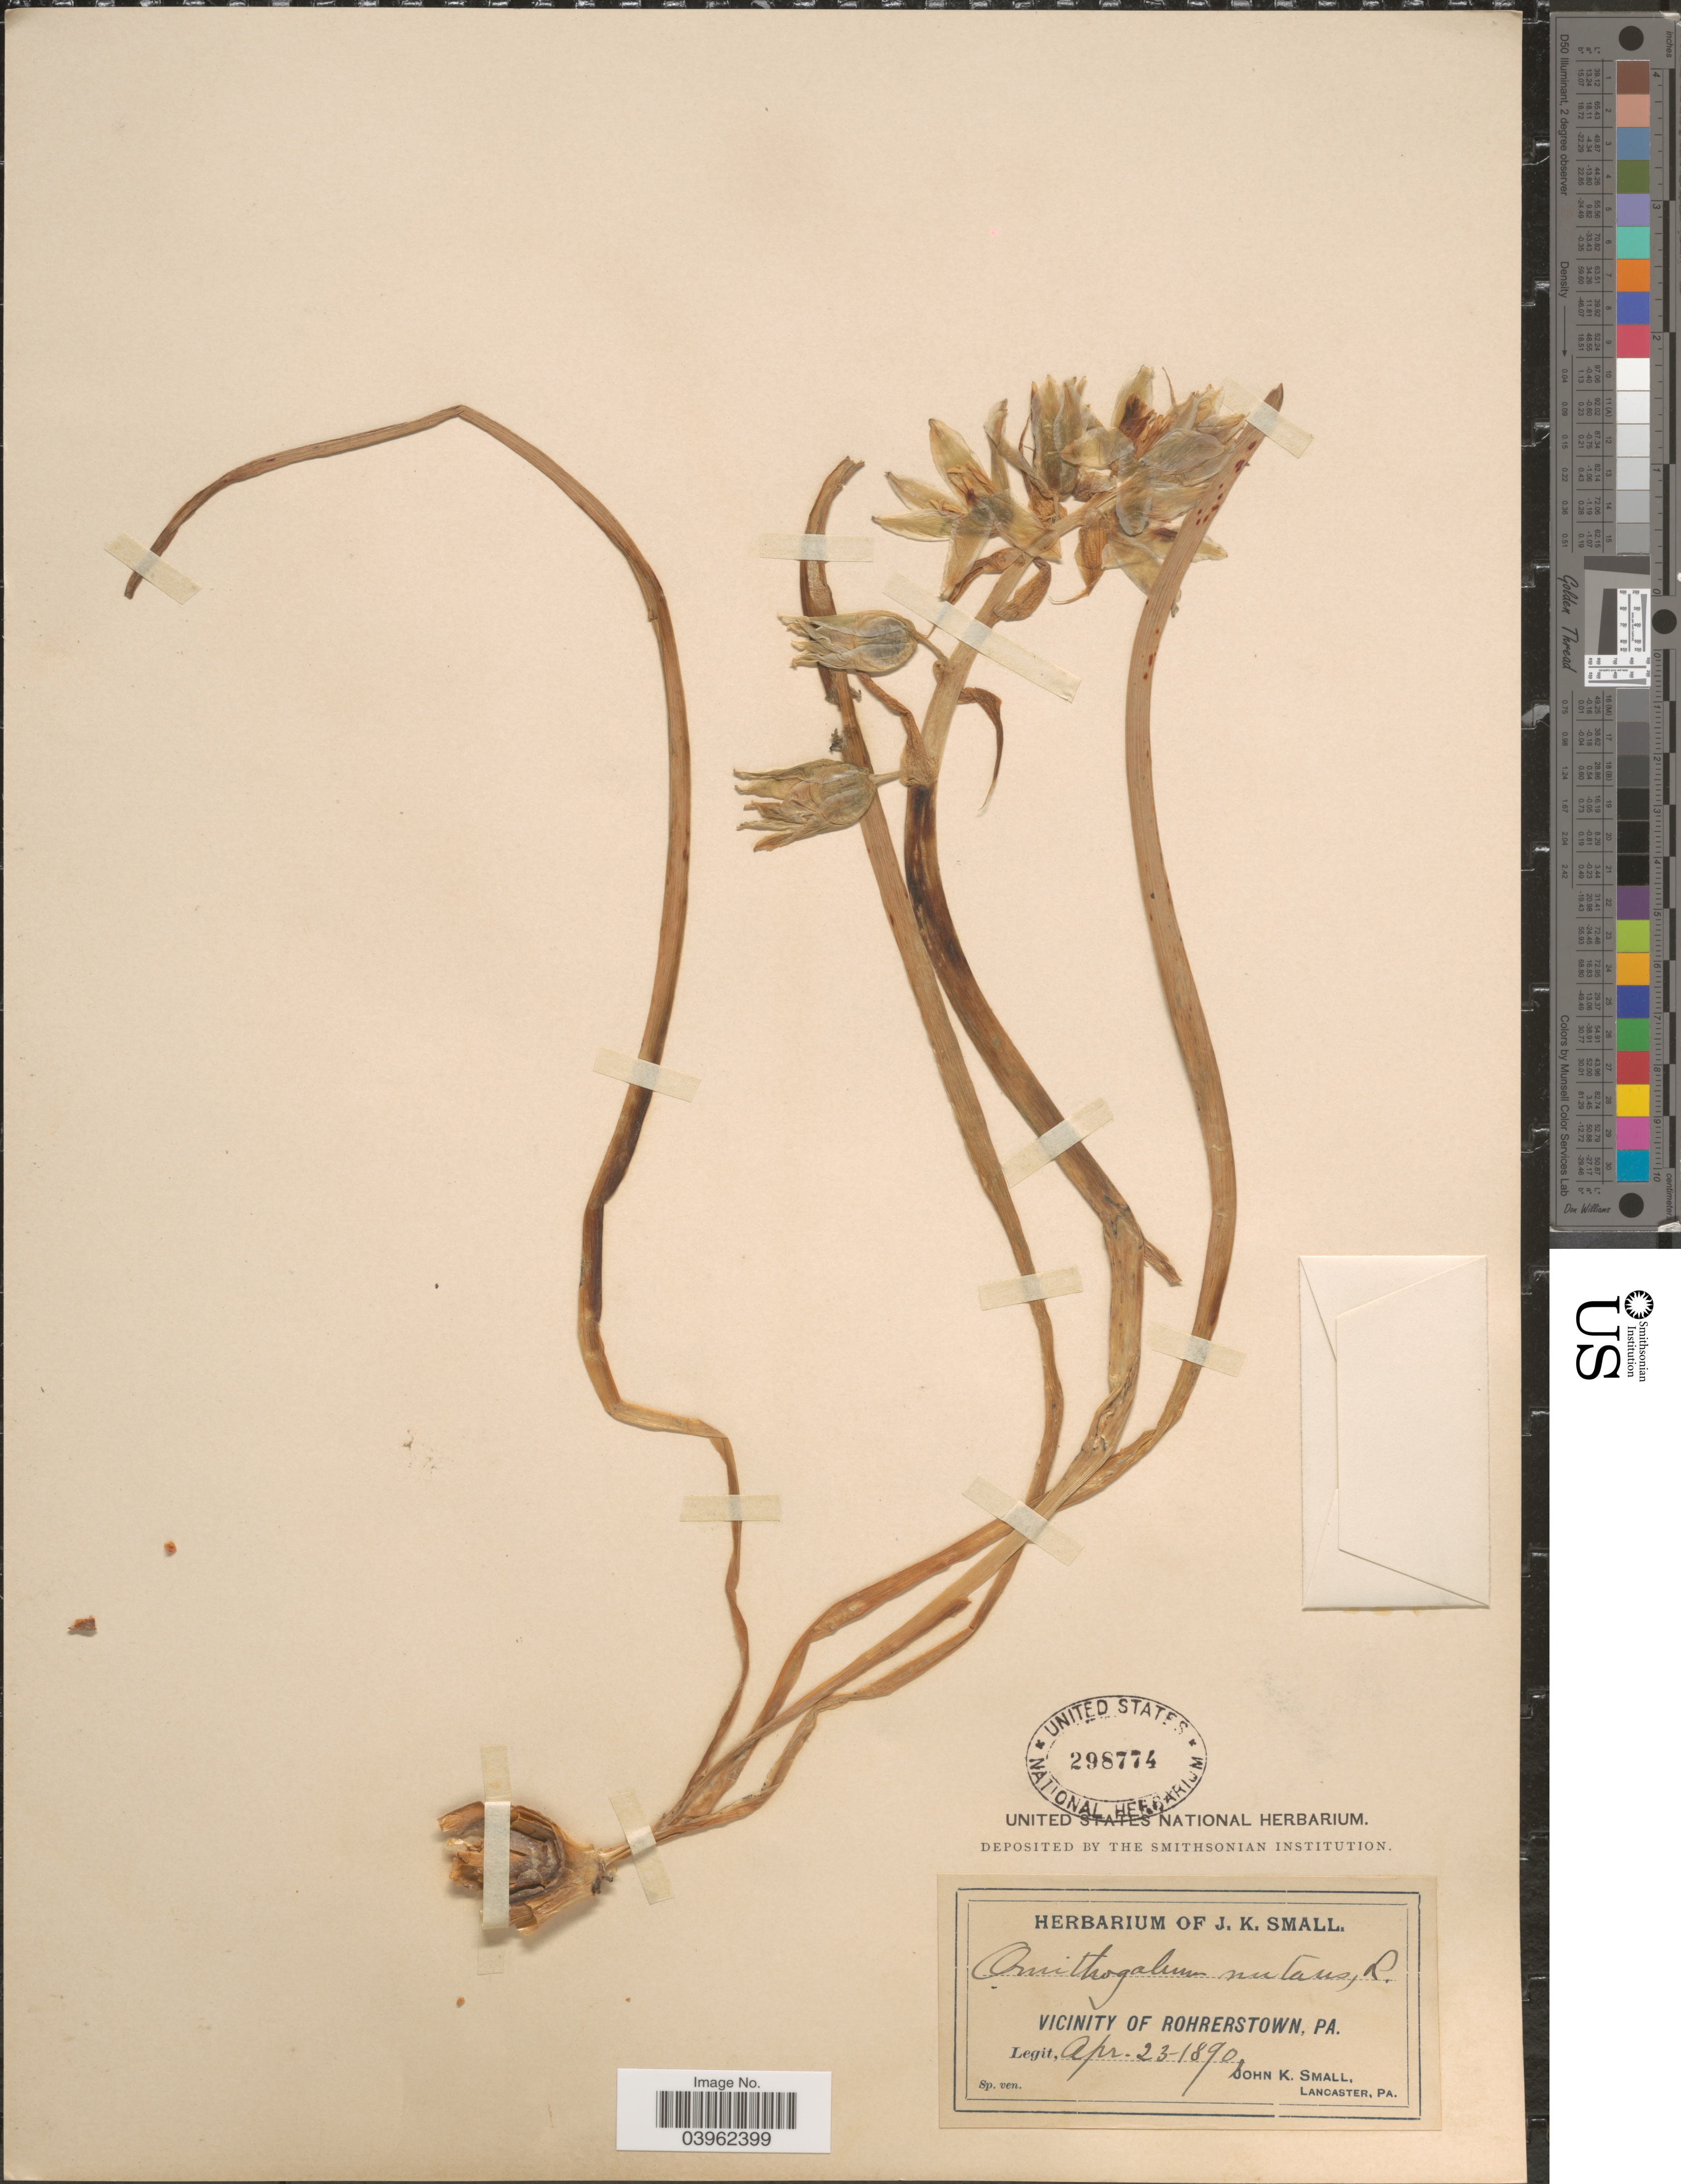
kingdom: Plantae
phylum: Tracheophyta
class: Liliopsida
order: Asparagales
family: Asparagaceae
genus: Ornithogalum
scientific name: Ornithogalum nutans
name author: L.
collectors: J. K. Small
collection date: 1890-04-23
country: United States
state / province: Pennsylvania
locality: Vicinity of Rohrerstown.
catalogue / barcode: US 298774